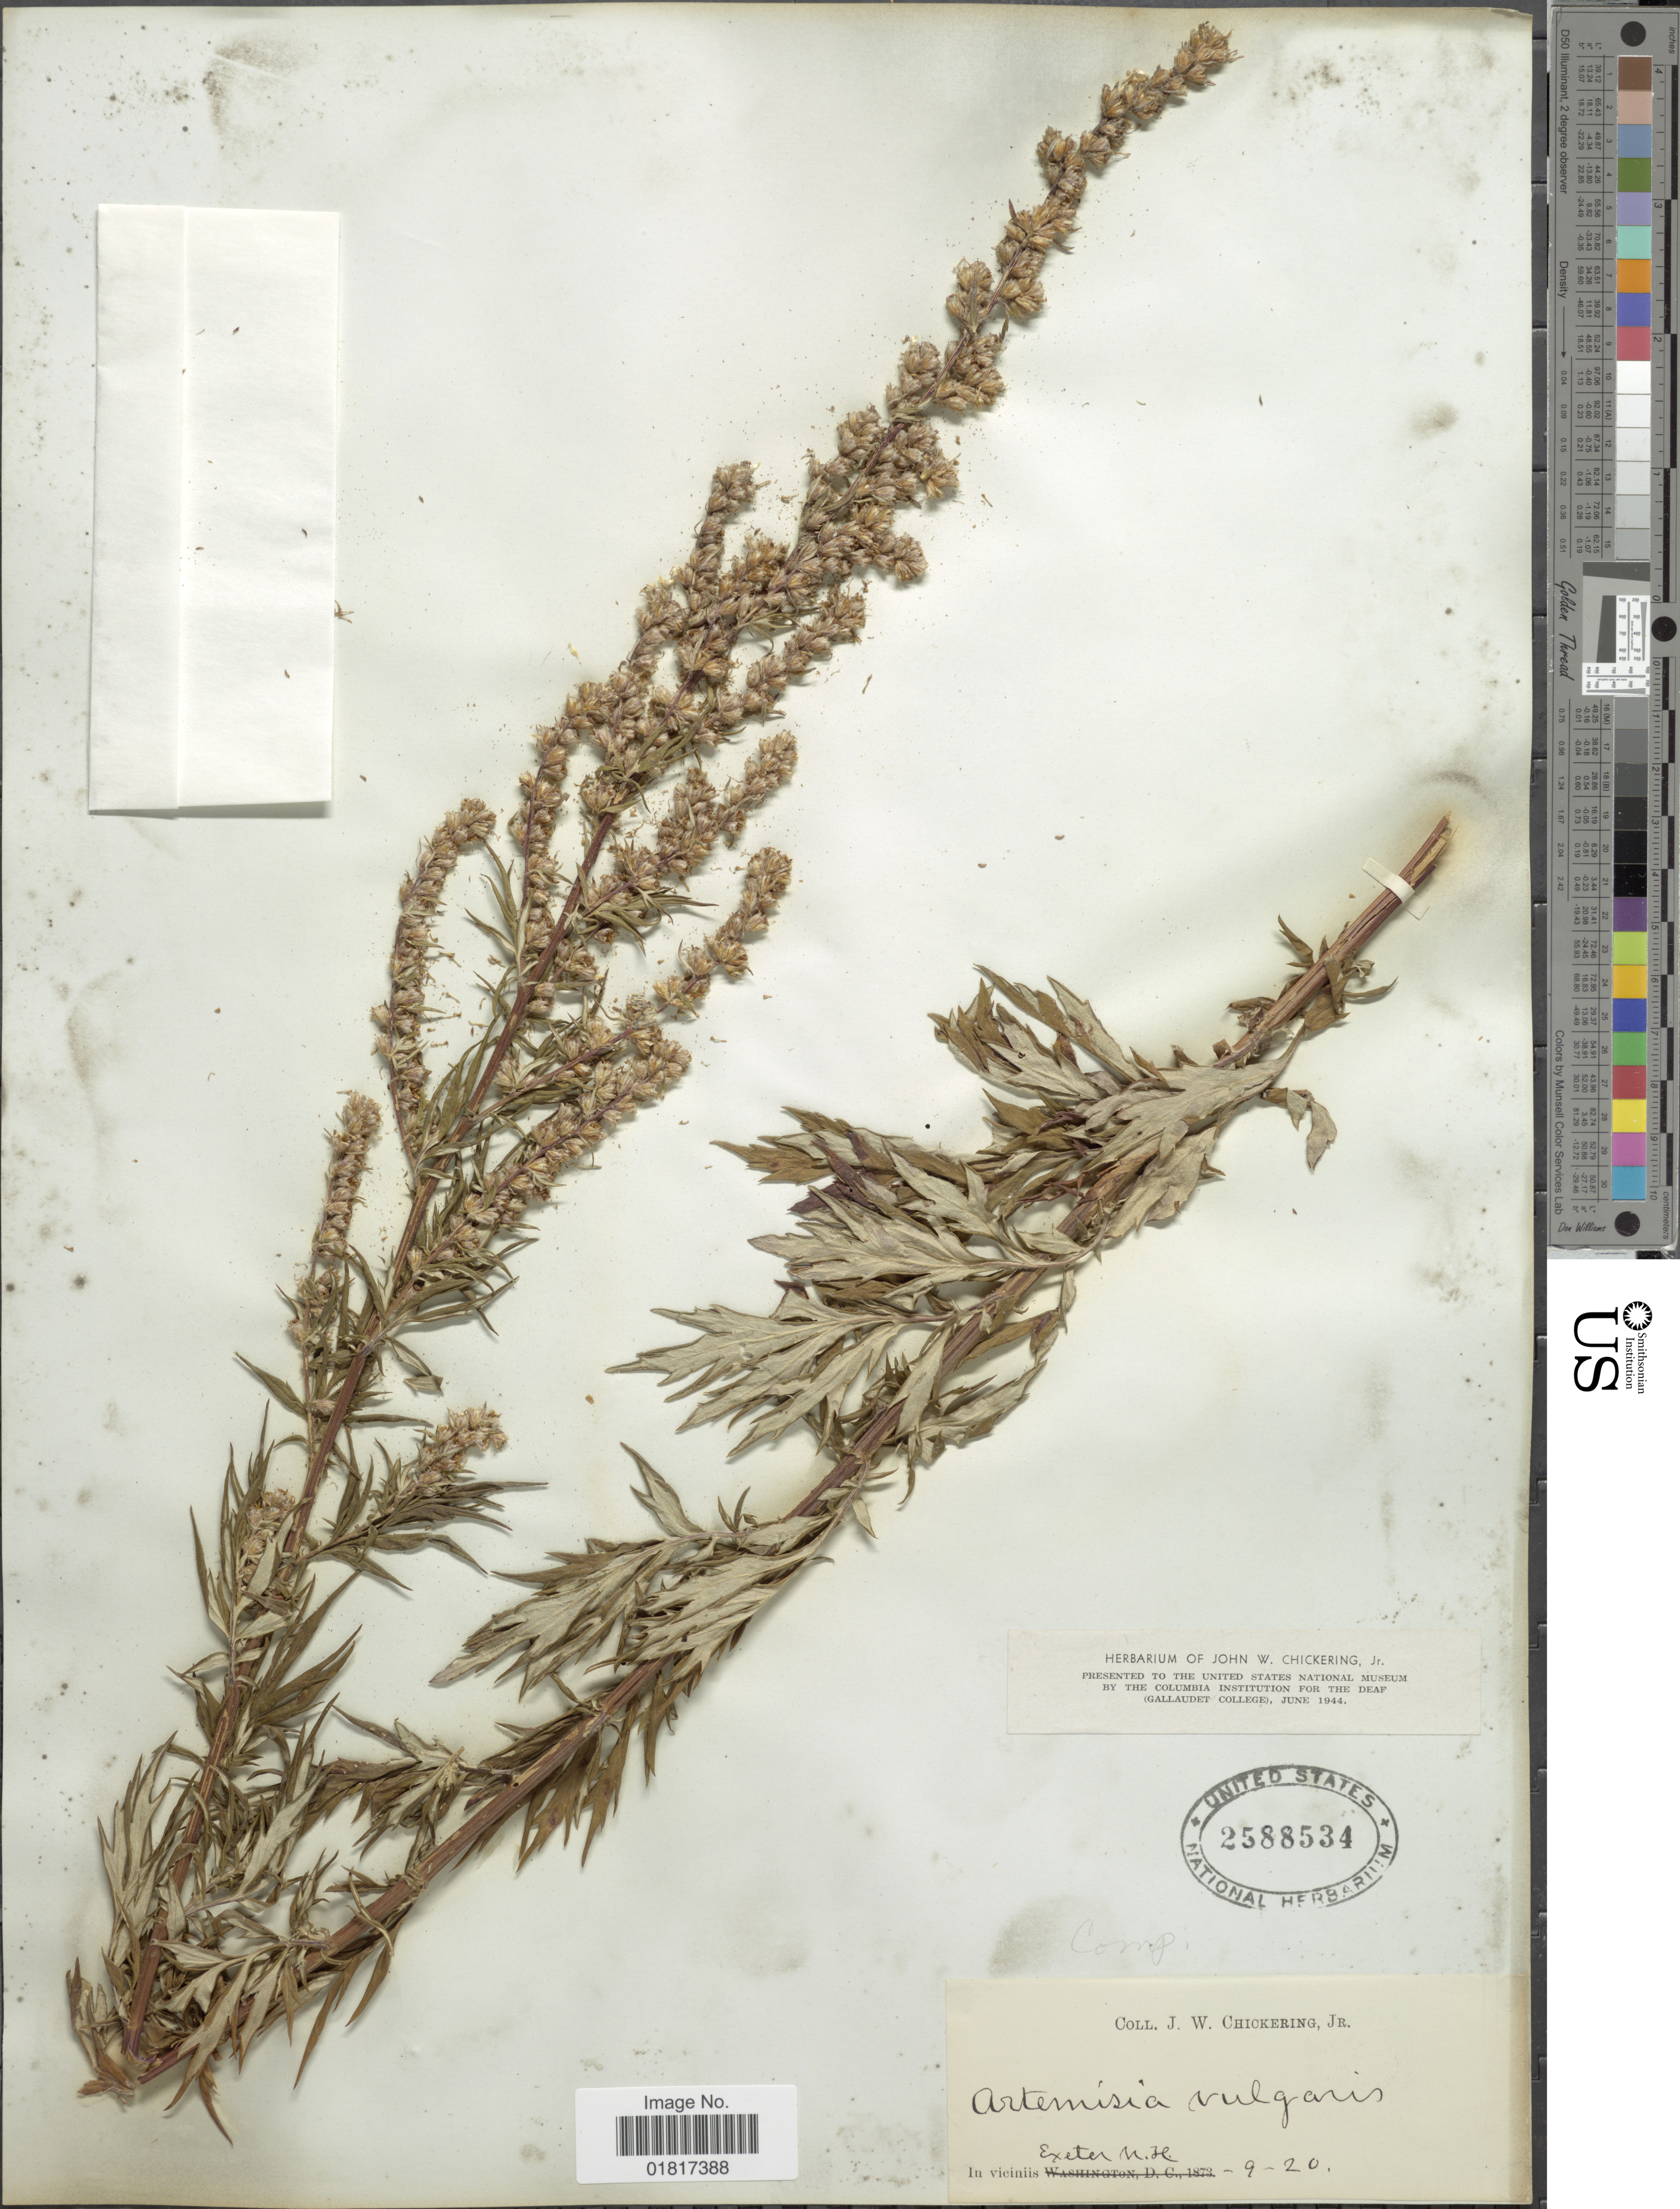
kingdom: Plantae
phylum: Tracheophyta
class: Magnoliopsida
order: Asterales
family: Asteraceae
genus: Artemisia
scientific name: Artemisia vulgaris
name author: L.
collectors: J. W. Chickering Jr.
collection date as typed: Transcribed d/m/y: /9/20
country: United States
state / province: New Hampshire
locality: In viciniis Exeter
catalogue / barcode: US 2588534